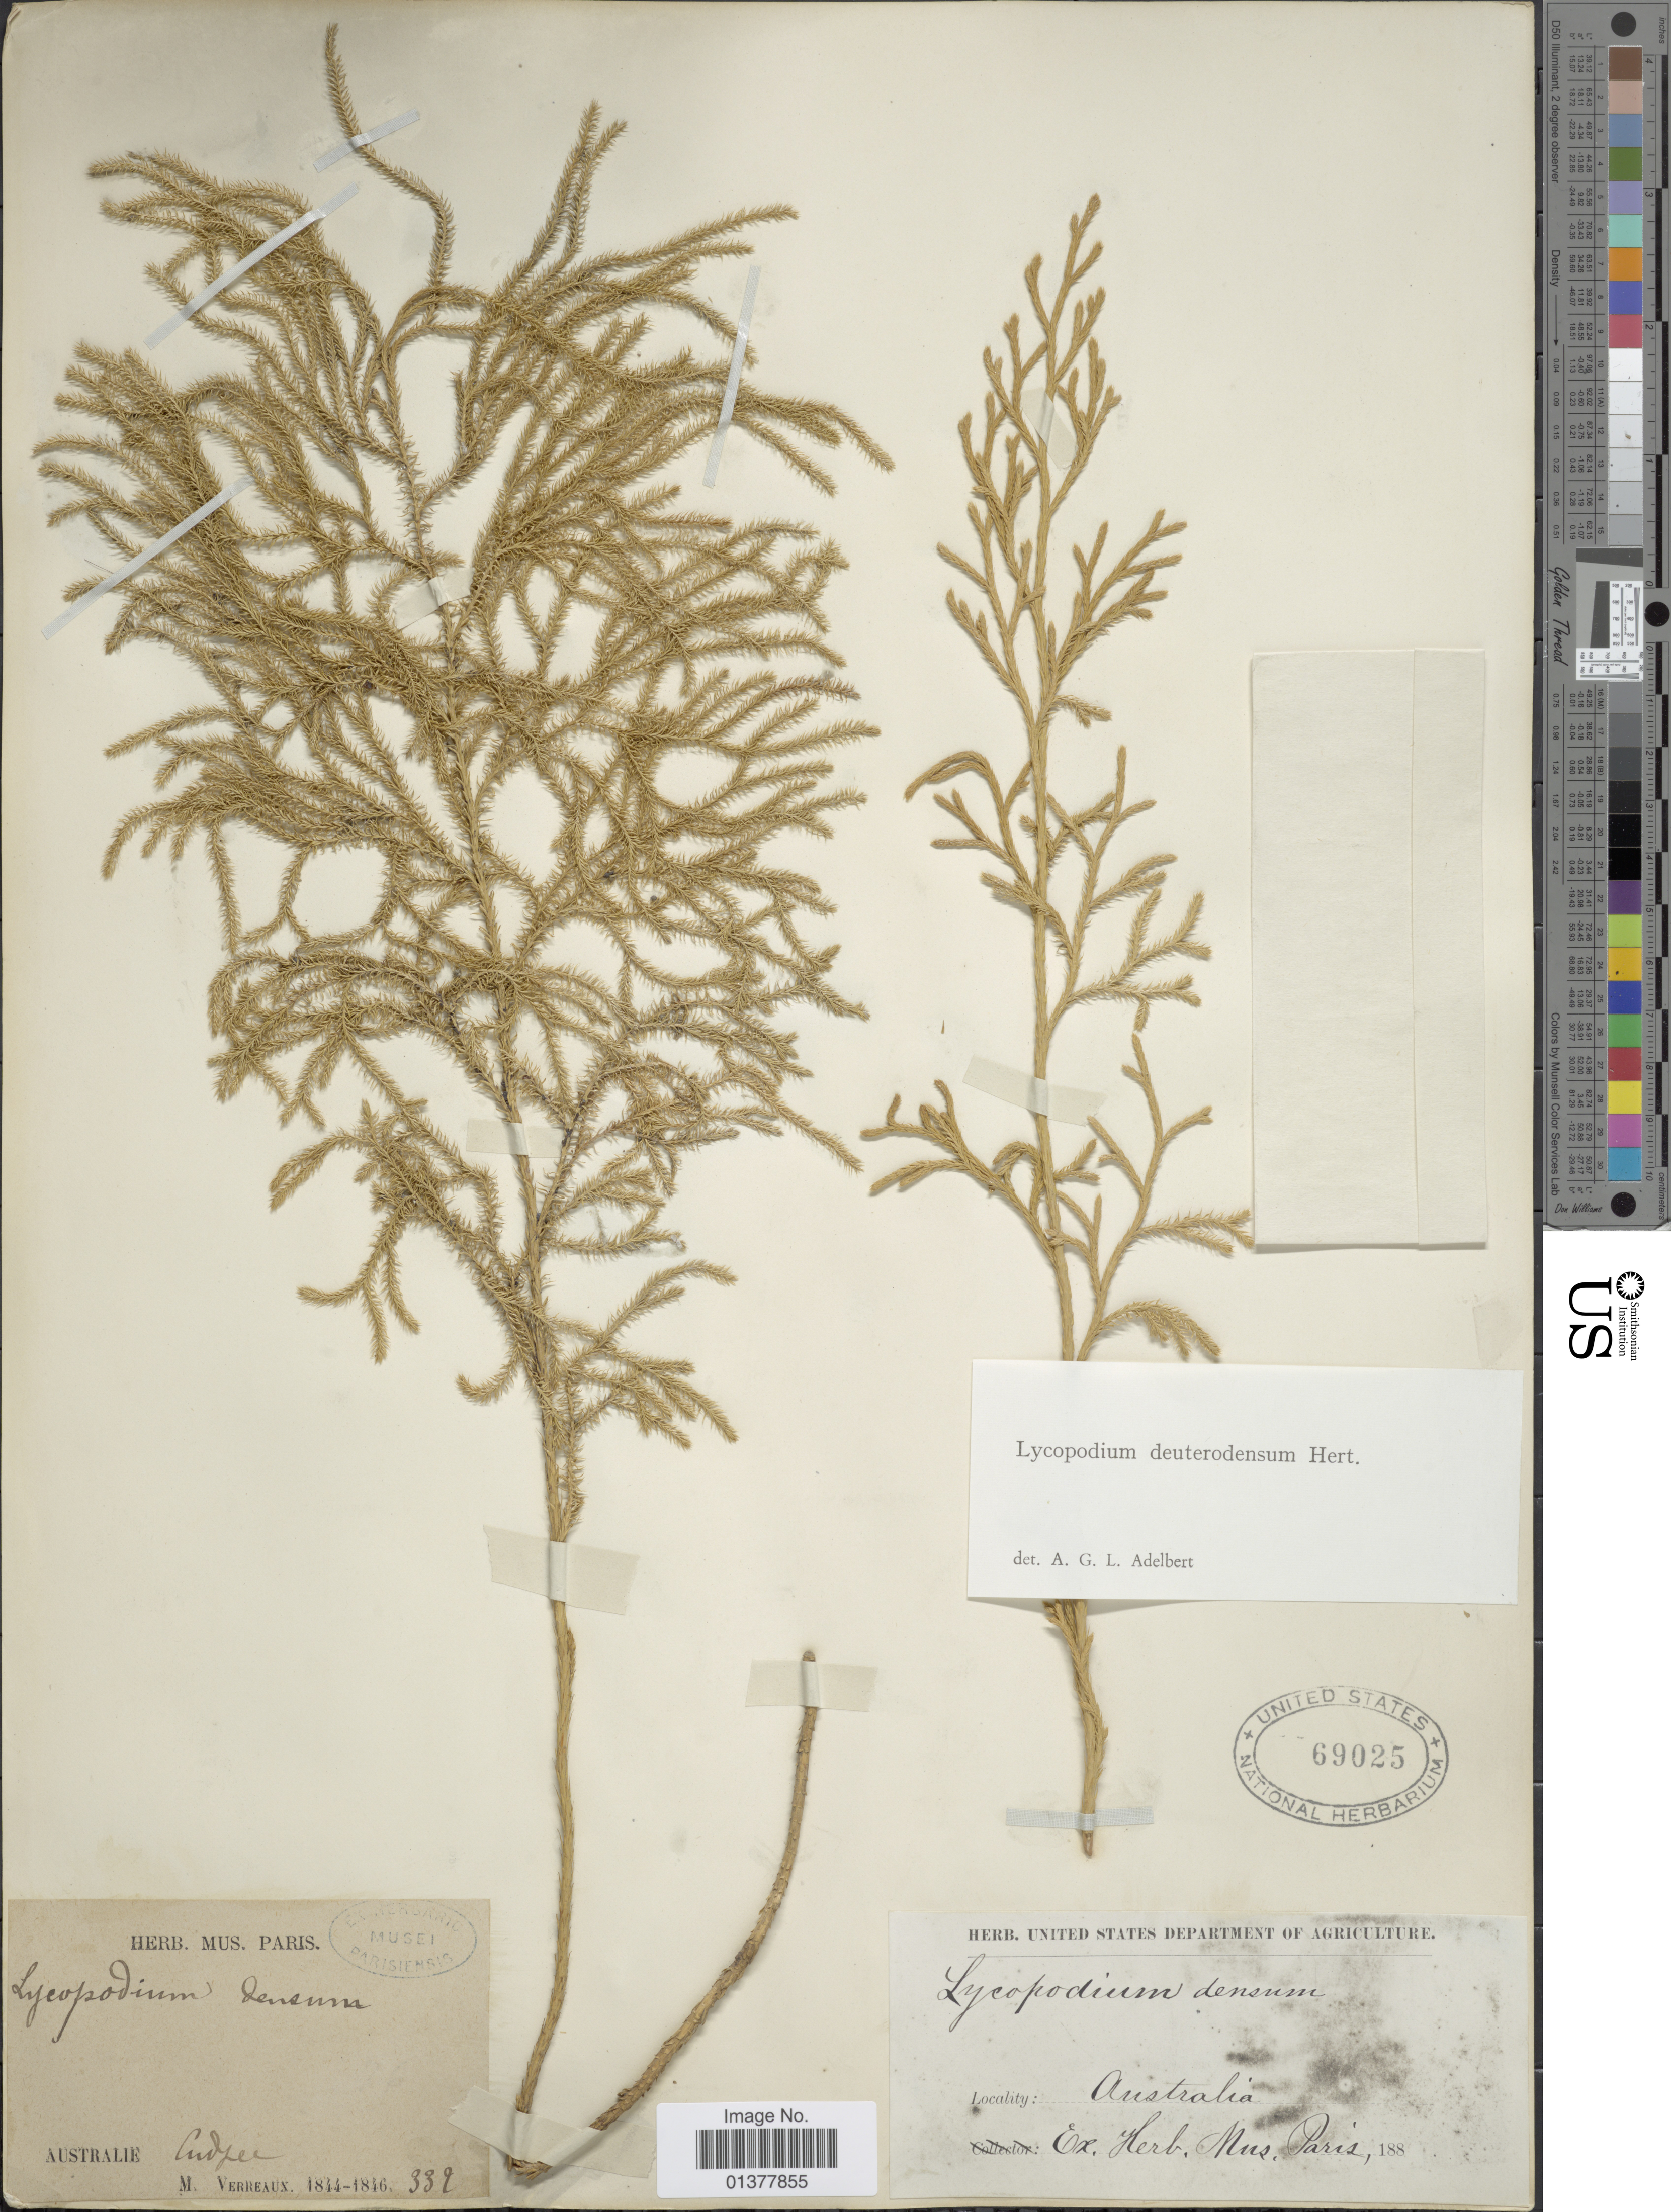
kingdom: Plantae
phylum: Tracheophyta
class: Lycopodiopsida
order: Lycopodiales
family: Lycopodiaceae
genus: Pseudolycopodium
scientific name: Pseudolycopodium densum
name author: (Rothm.) Holub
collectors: M. Verreaux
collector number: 339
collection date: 1844/1846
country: Australia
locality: Cudgee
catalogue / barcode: US 69025